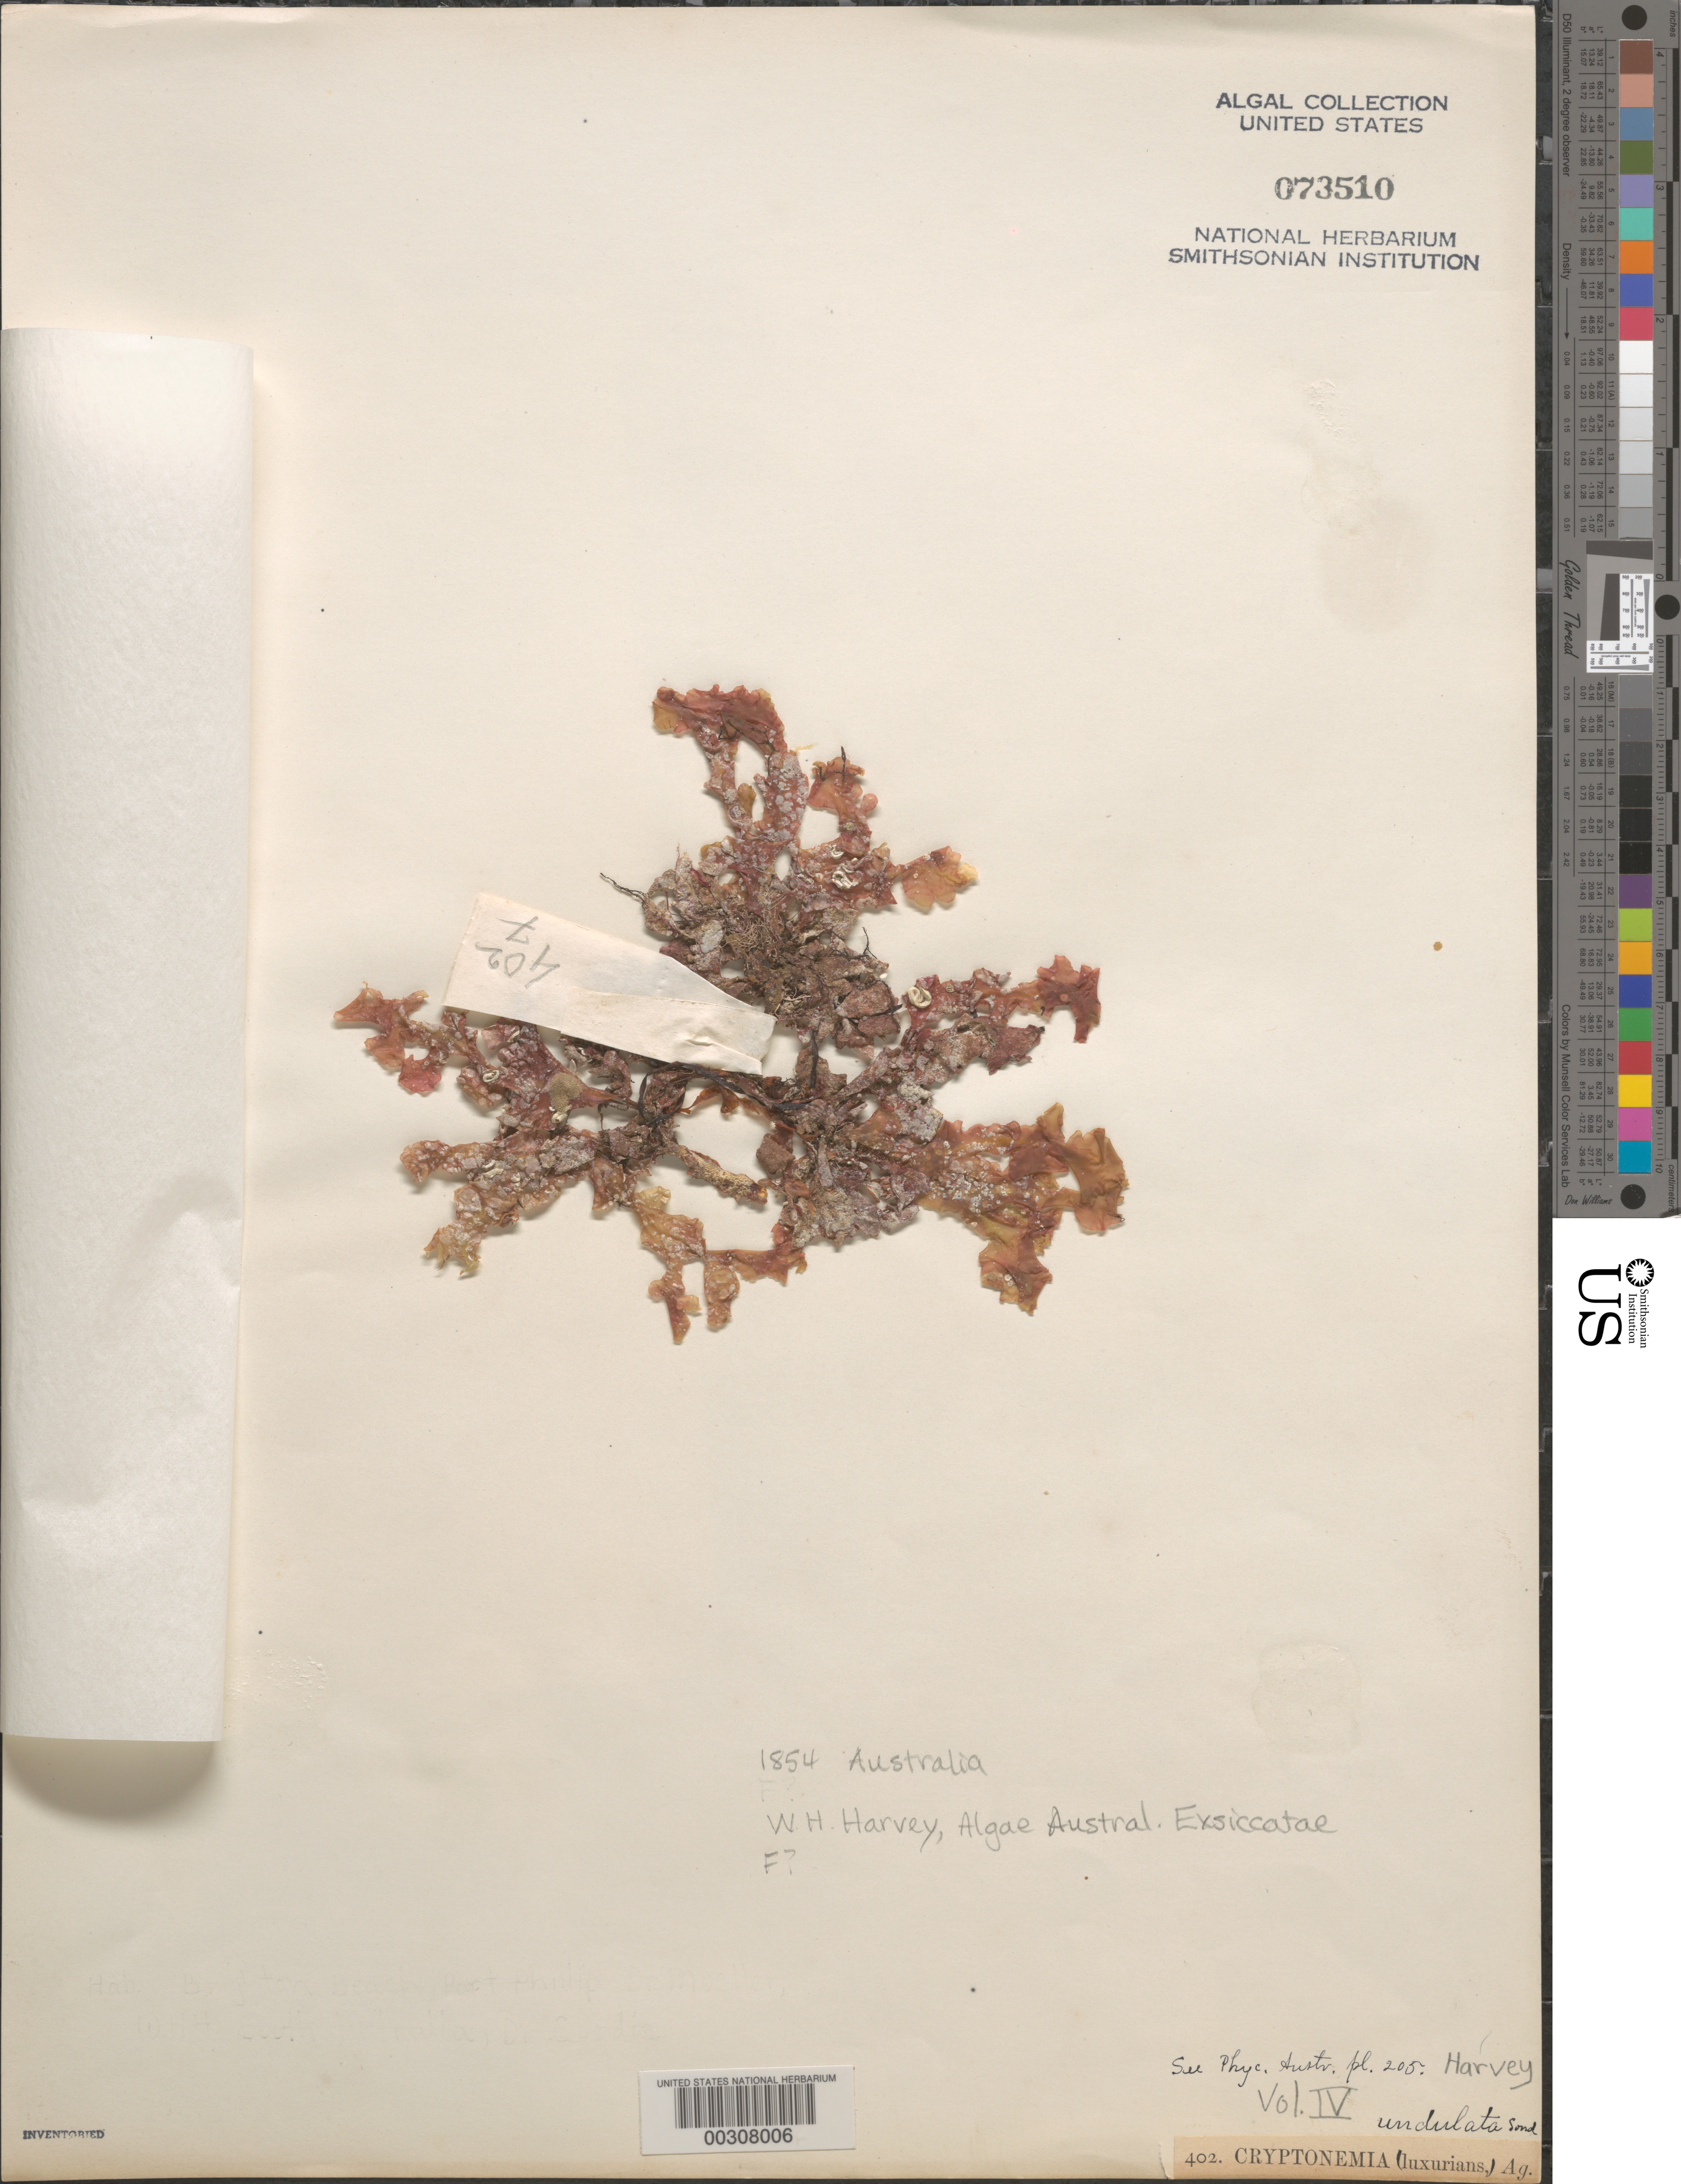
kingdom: Plantae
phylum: Rhodophyta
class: Florideophyceae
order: Halymeniales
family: Halymeniaceae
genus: Cryptonemia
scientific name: Cryptonemia undulata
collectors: W. Harvey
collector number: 402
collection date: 1854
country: Australia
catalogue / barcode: US 73510